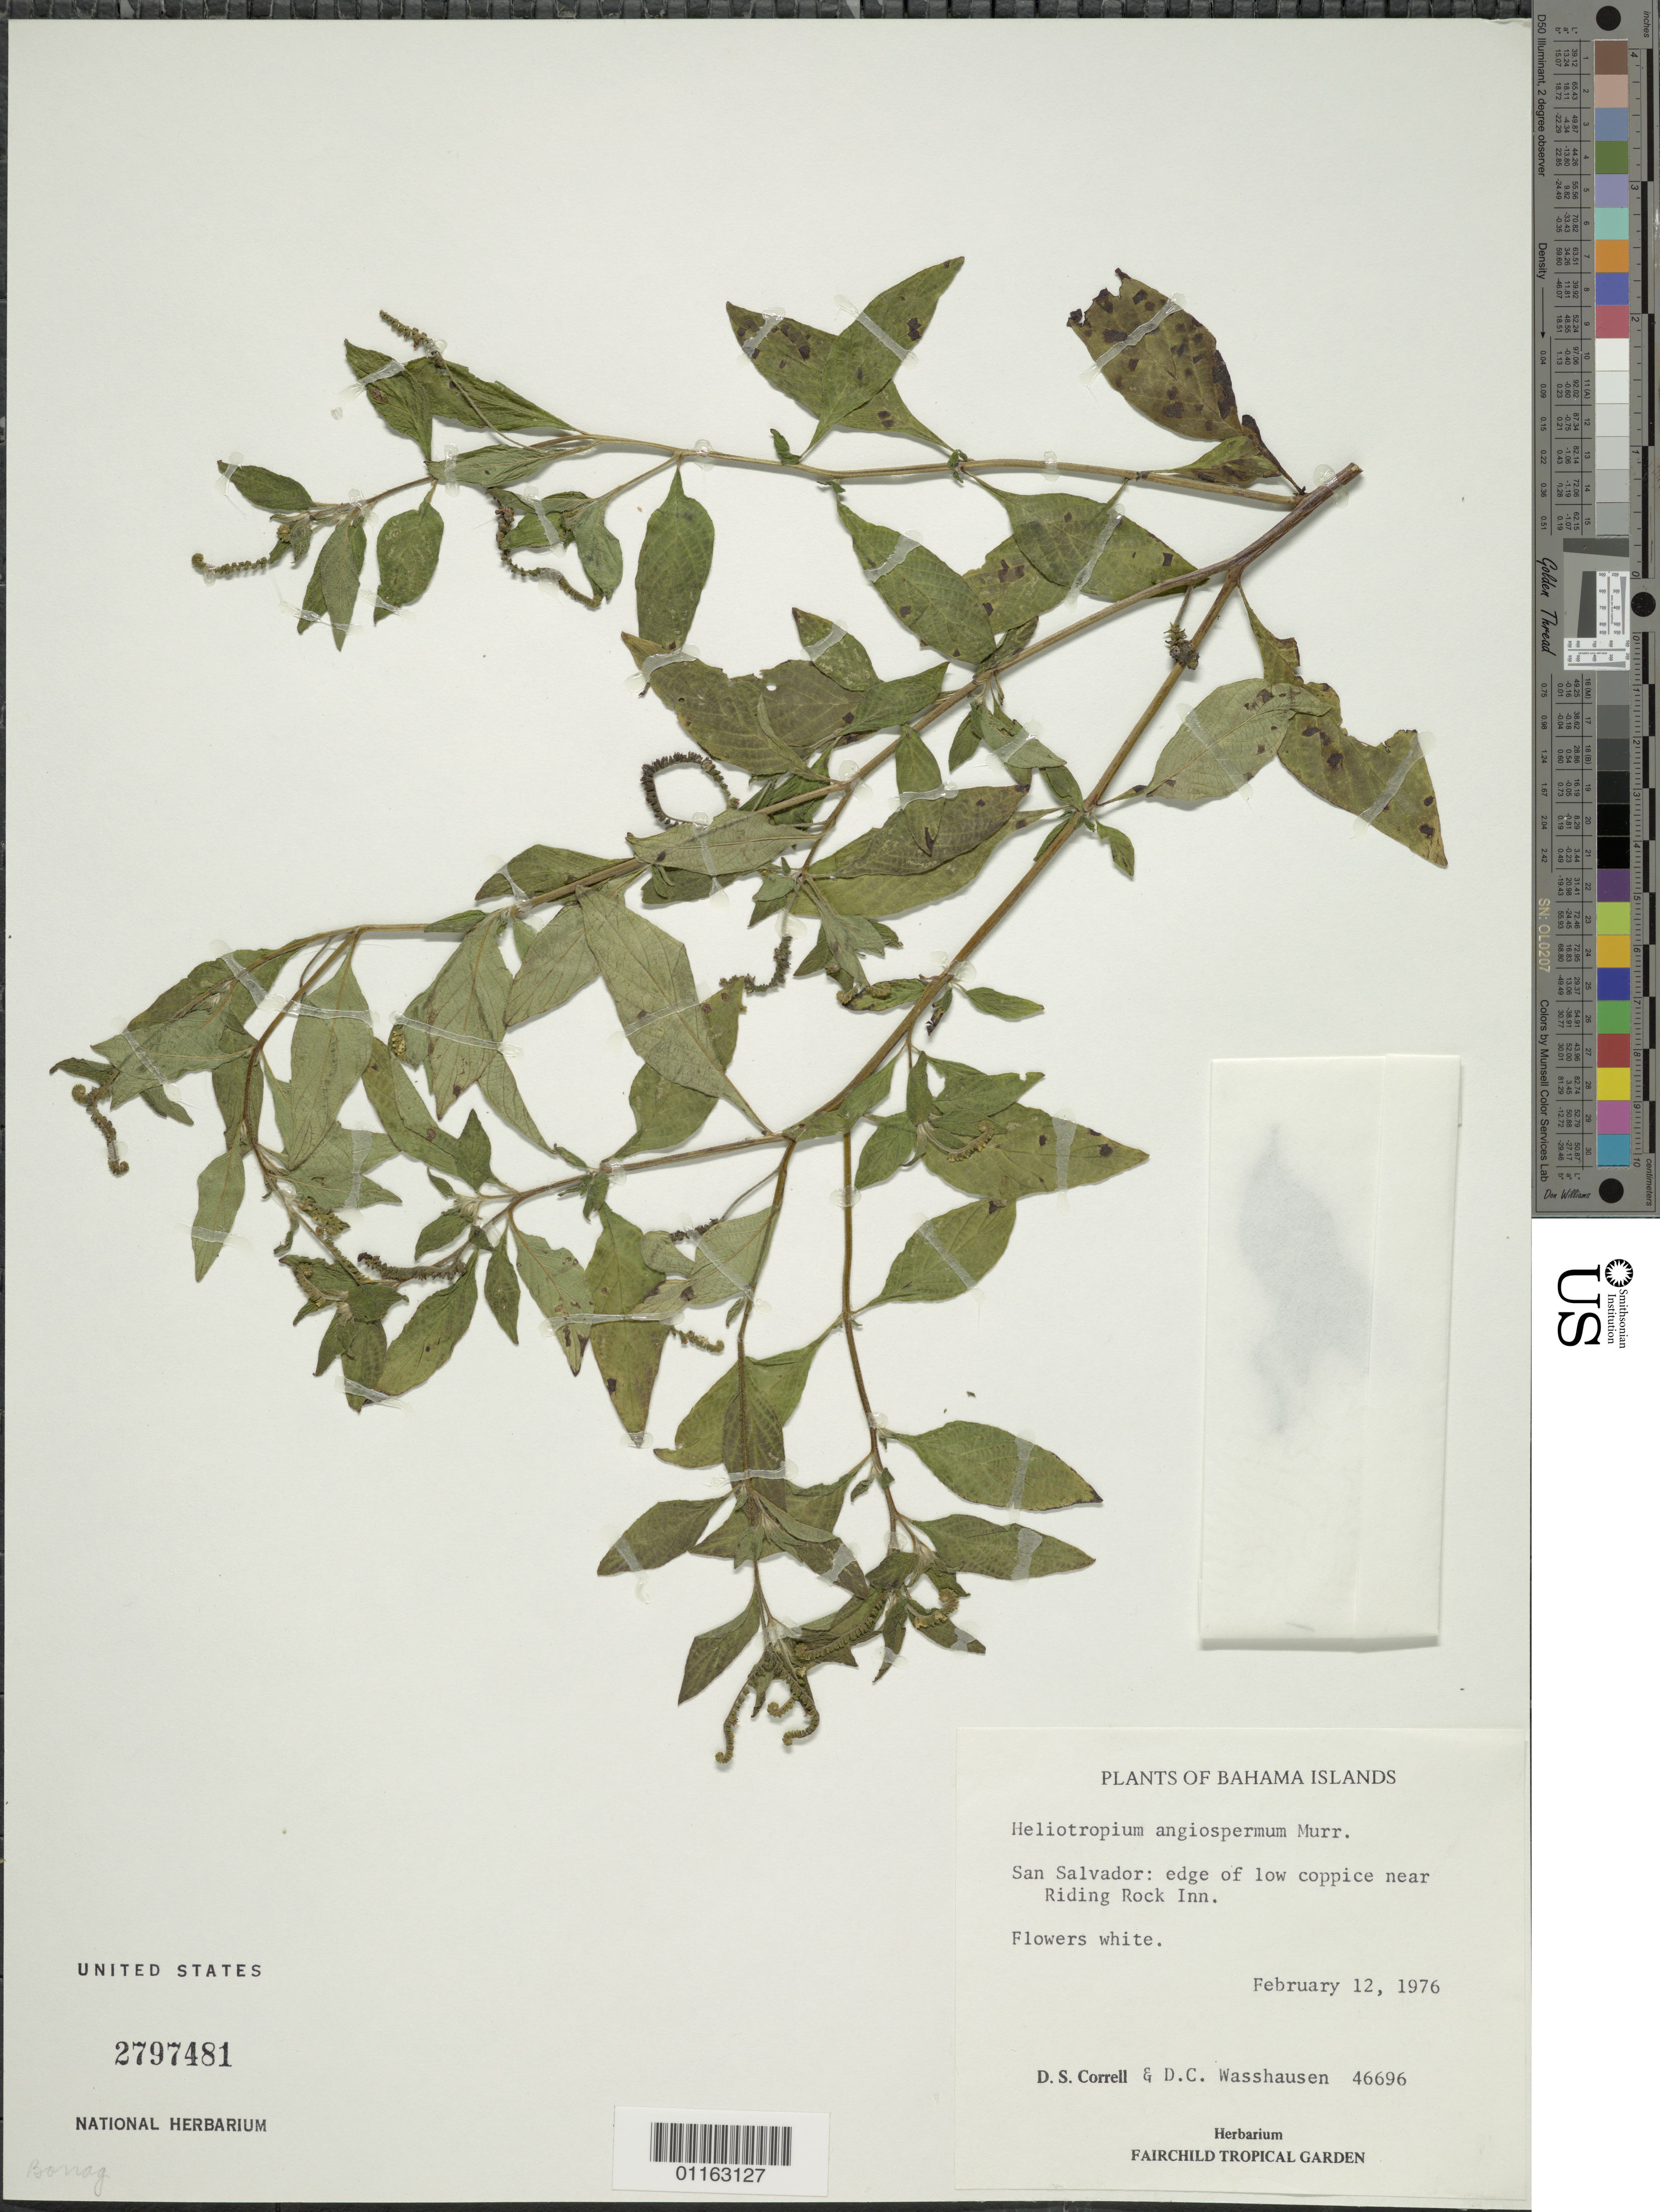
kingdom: Plantae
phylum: Tracheophyta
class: Magnoliopsida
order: Boraginales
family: Heliotropiaceae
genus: Heliotropium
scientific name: Heliotropium angiospermum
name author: Murray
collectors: D. S. Correll & D. C. Wasshausen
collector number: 46696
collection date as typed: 12 Feb 1976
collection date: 1976-02-12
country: Bahamas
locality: San salvador; edge of low coppice near Riding Rock Inn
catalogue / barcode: US 2797481